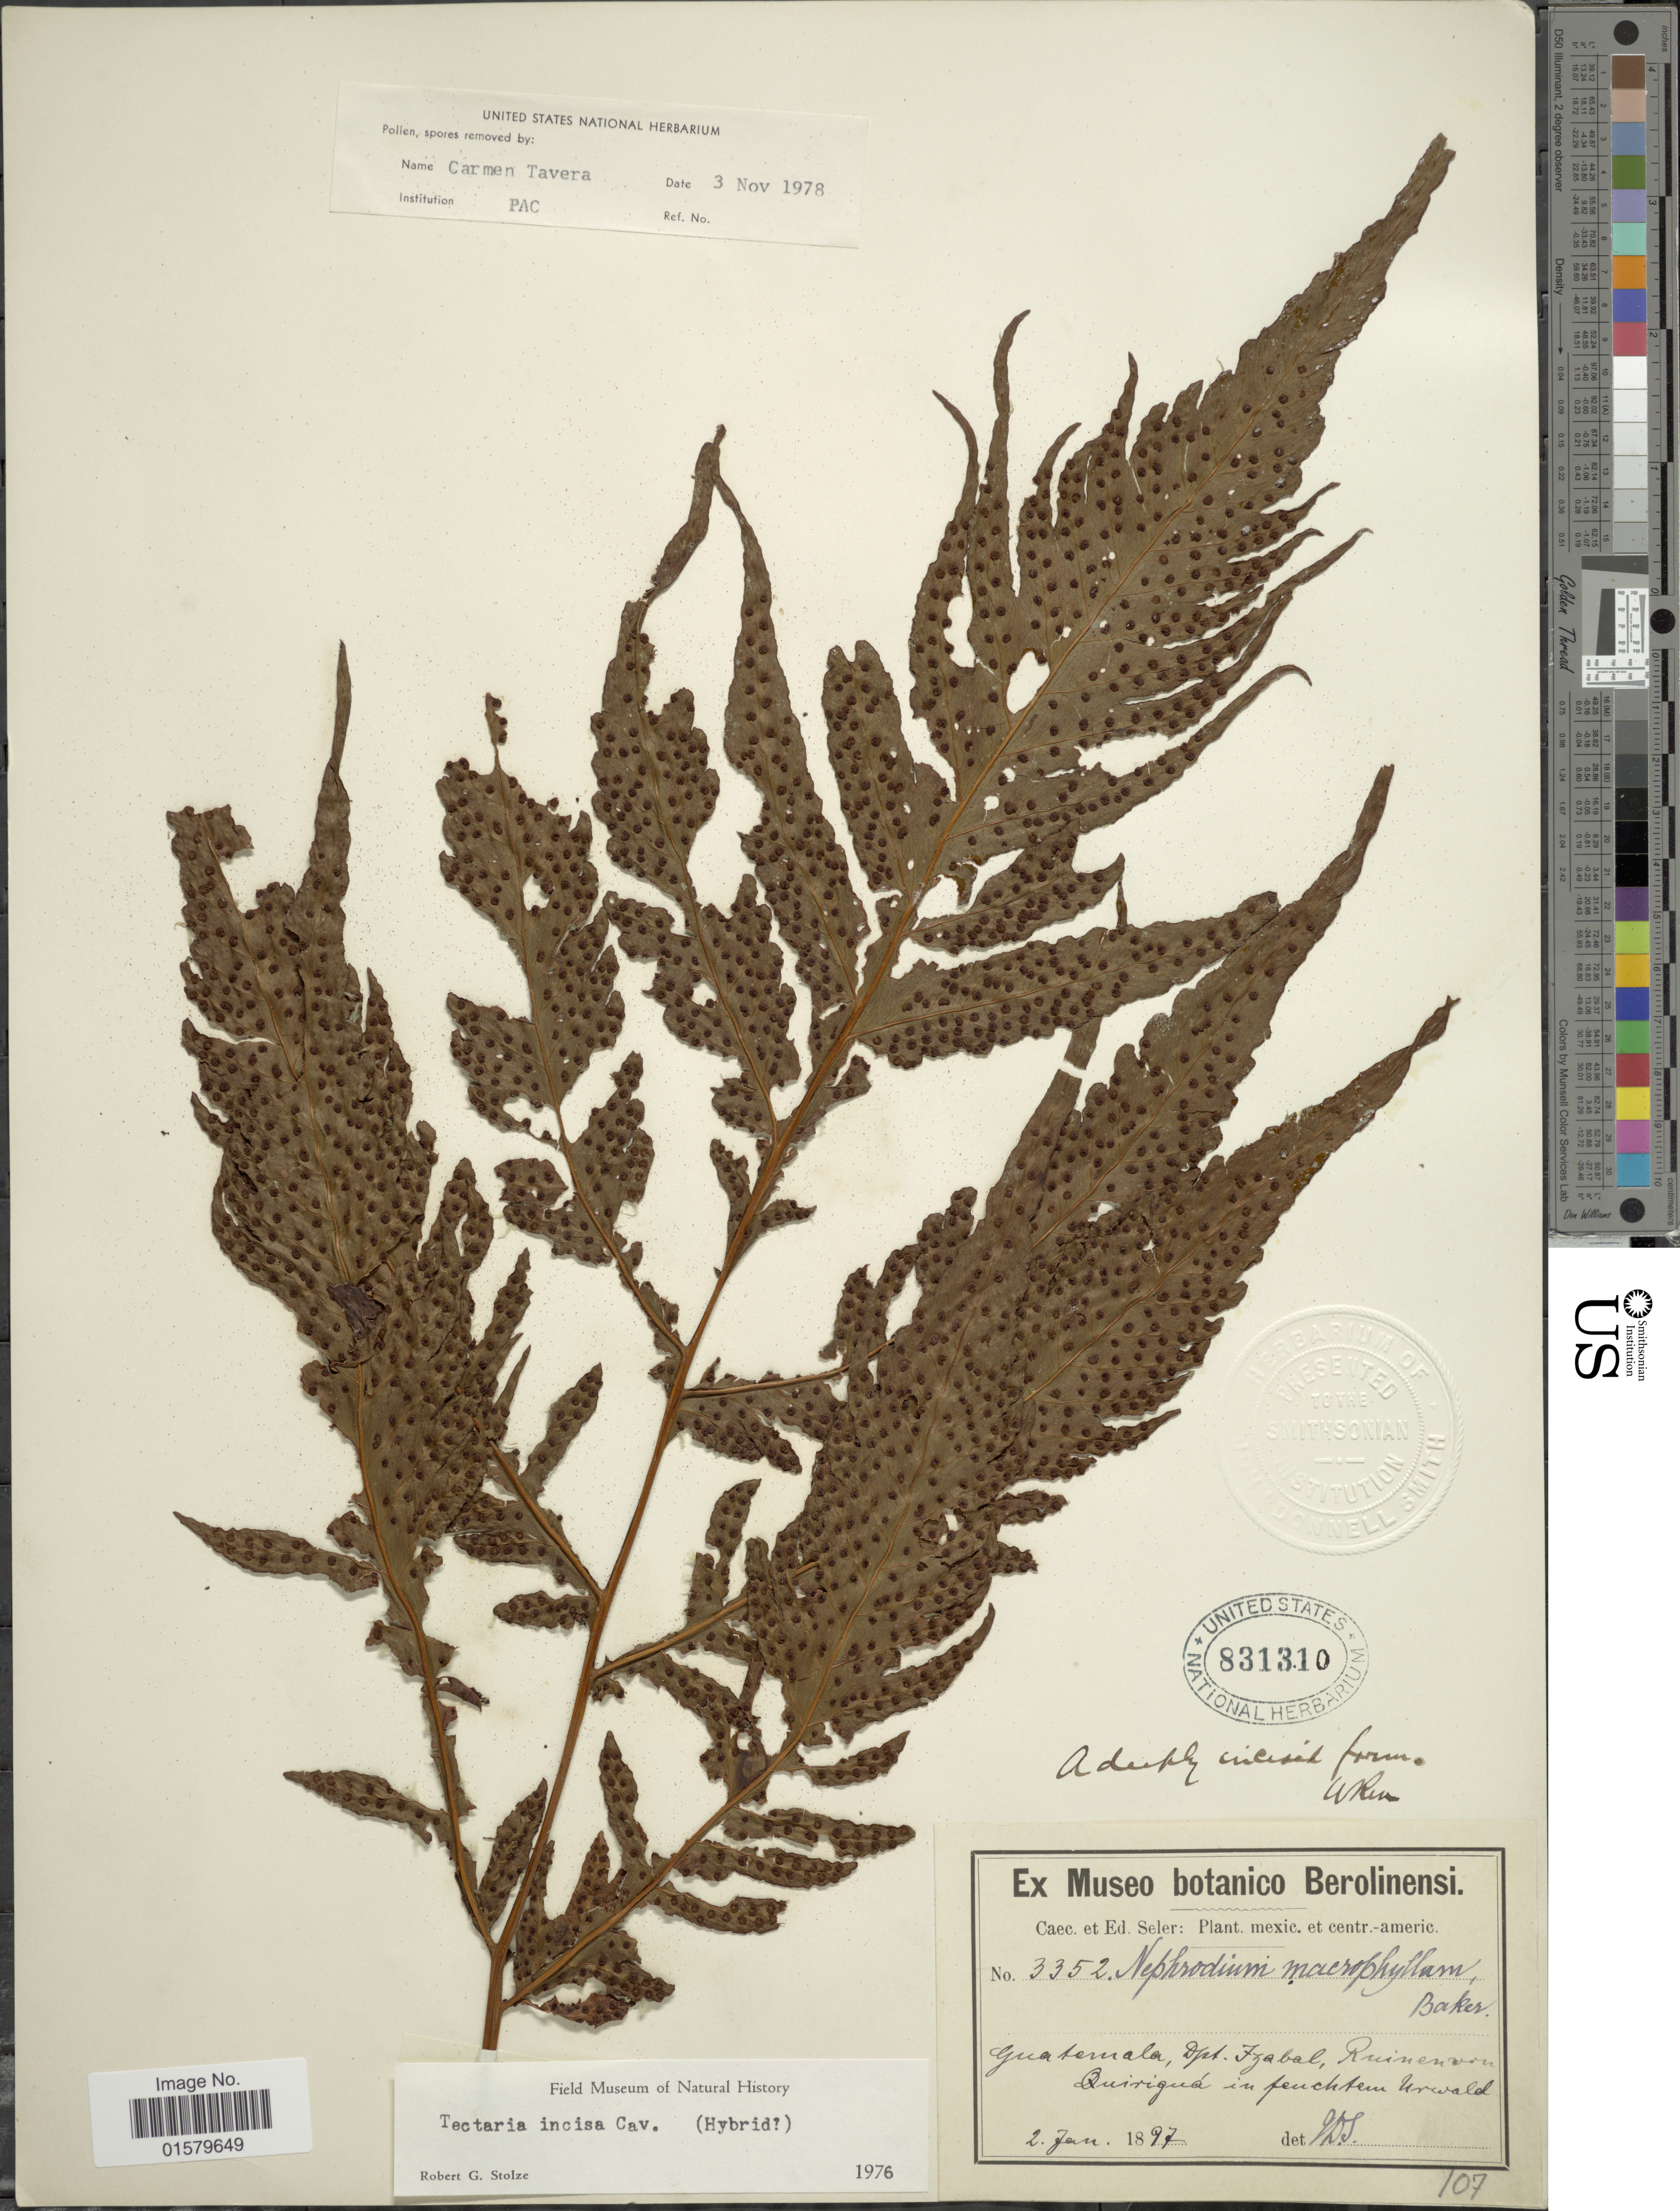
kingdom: Plantae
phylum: Tracheophyta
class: Polypodiopsida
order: Polypodiales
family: Tectariaceae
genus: Tectaria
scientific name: Tectaria incisa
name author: Cav.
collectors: ex Caec. et Ed Seler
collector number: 3352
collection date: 1897-01-02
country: Guatemala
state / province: Izabal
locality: Ruinen von, Quirigua in feuchten Urwald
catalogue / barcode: US 831310